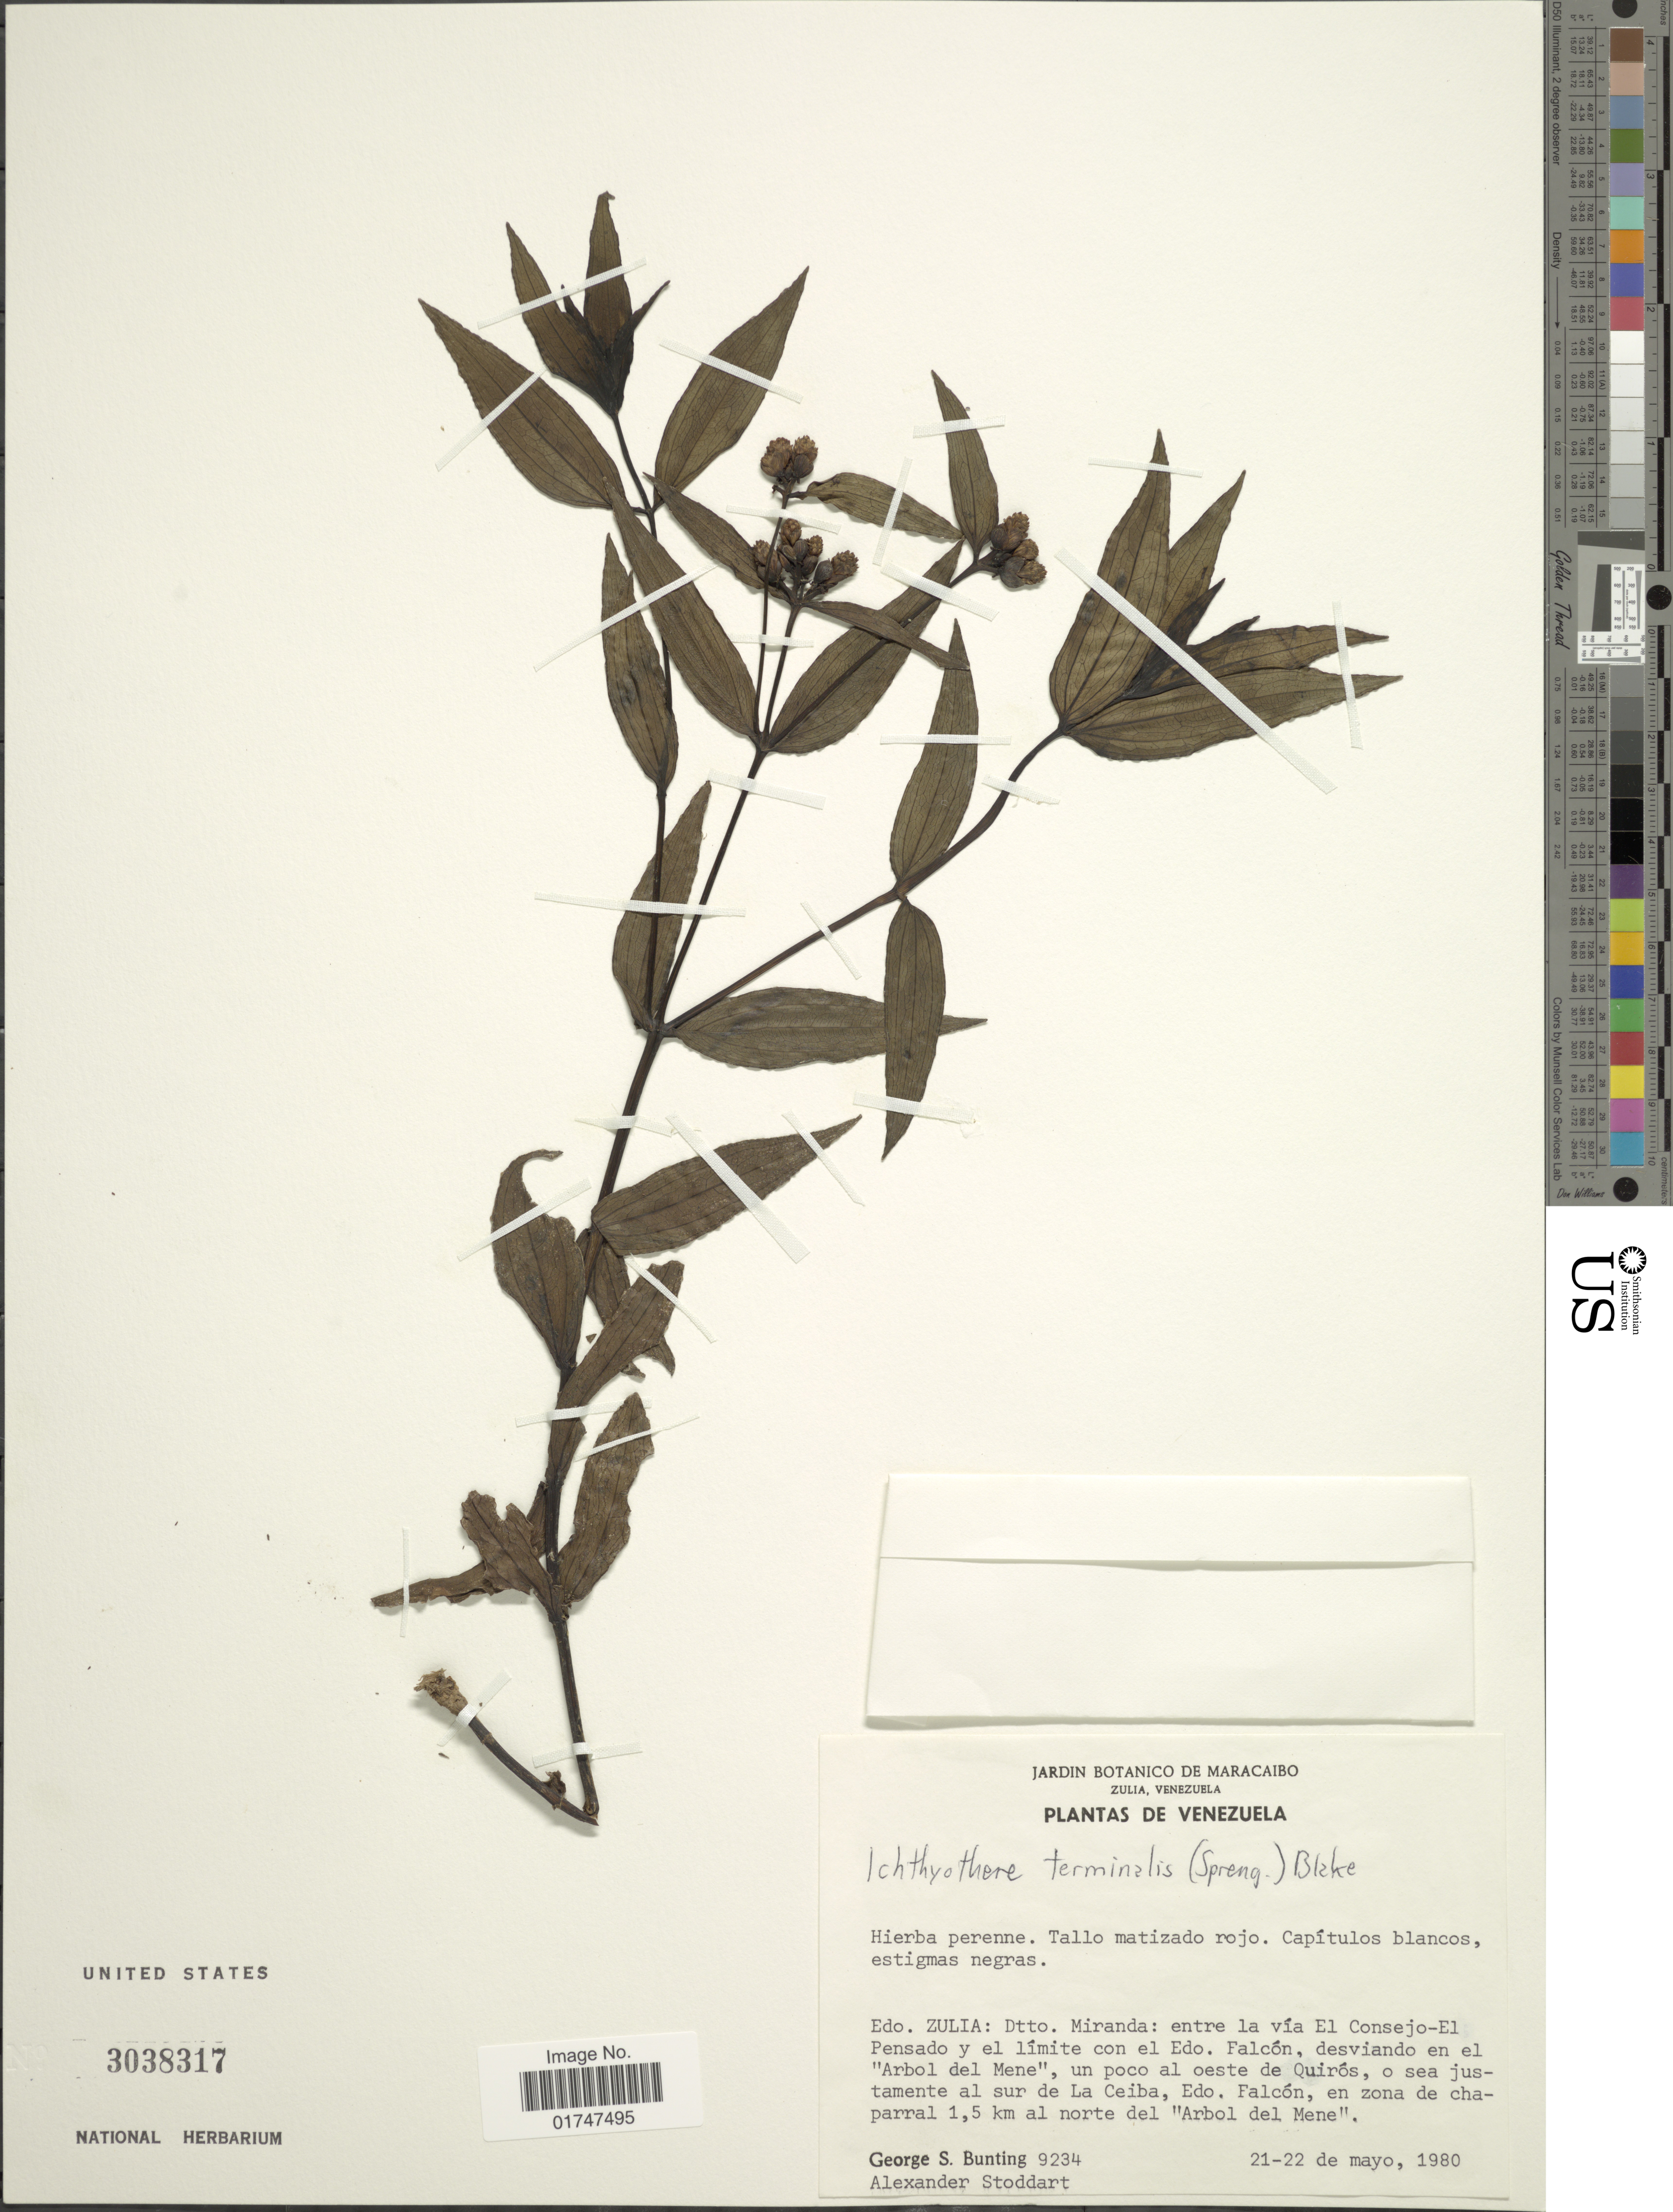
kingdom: Plantae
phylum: Tracheophyta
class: Magnoliopsida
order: Asterales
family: Asteraceae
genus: Ichthyothere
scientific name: Ichthyothere terminalis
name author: (Spreng.) S.F. Blake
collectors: G. S. Bunting & A. Stoddart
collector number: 9234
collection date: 1980-05-21/1980-05-22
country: Venezuela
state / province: Zulia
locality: Edo. Zulia: Dtto. Miranda: entre la vía El Consejo-El Pensado y el límite con el Edo. Falcón, desviando en el "Arbol del Mene", un poco al oeste de Quirós, o sea justamente al sur de La Ceiba, Edo. Falcón, en zona de chaparral 1,5 km al norte del "Arbol del Mene"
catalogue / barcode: US 3038317